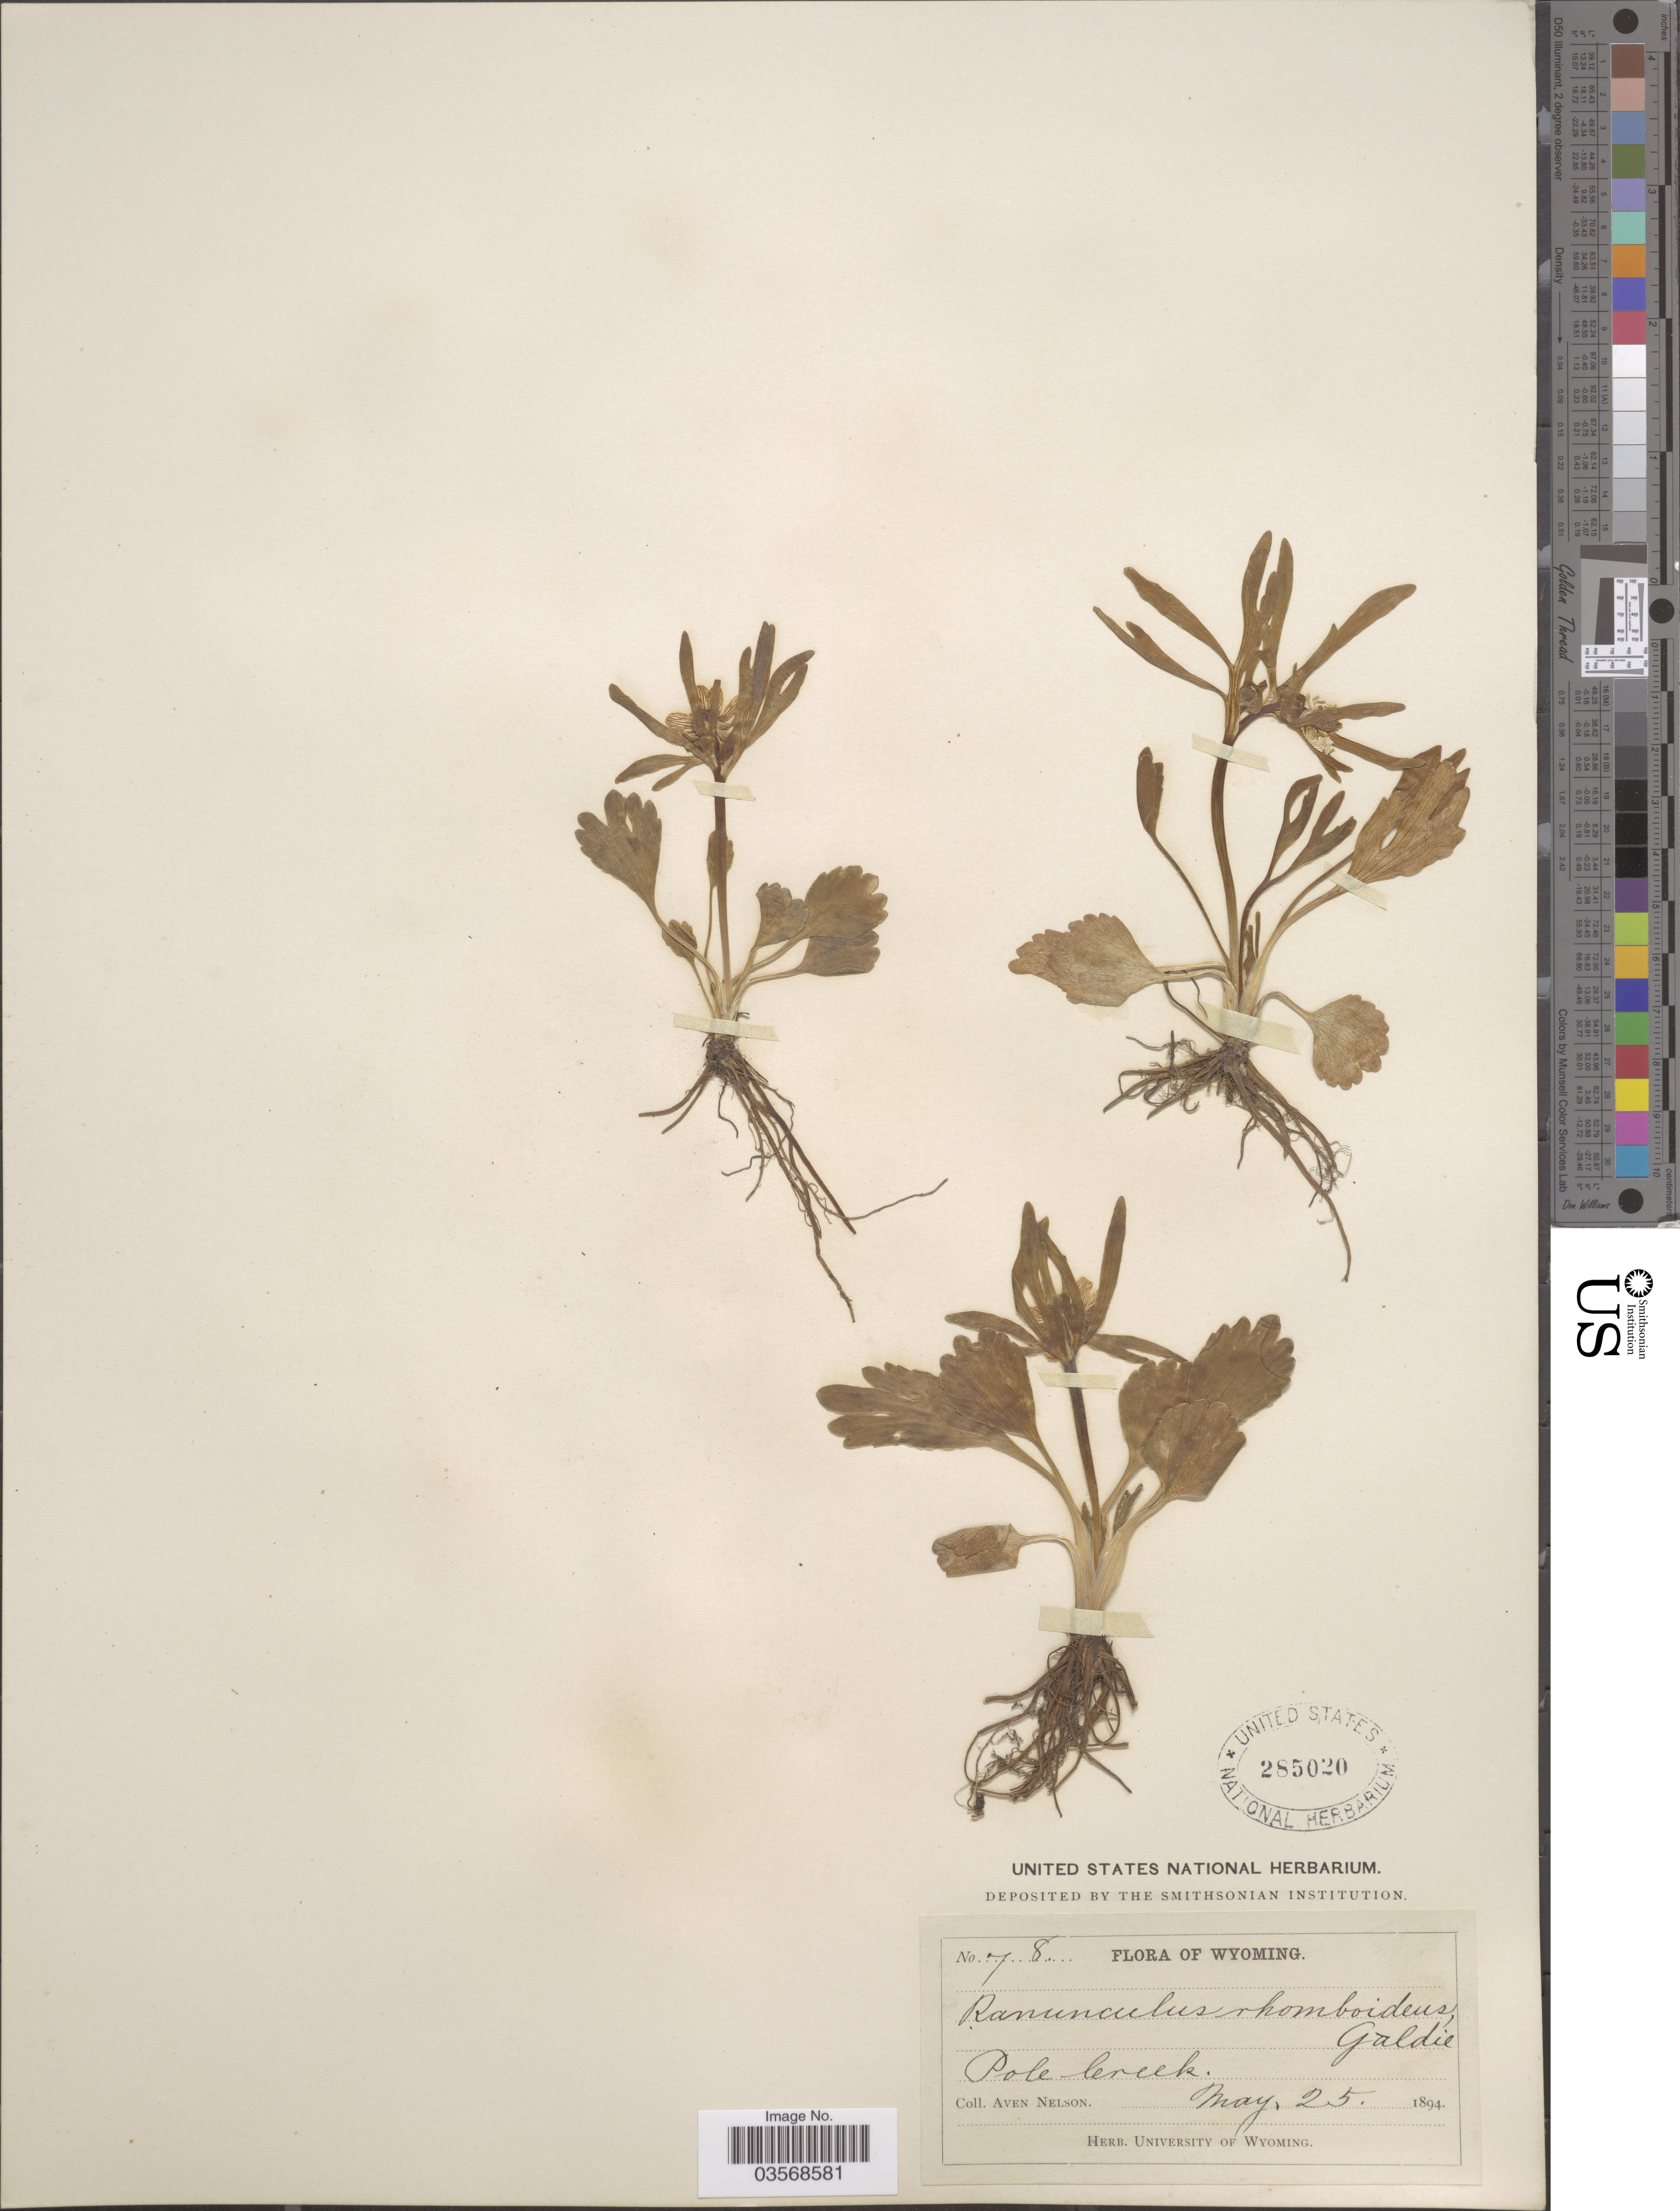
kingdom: Plantae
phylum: Tracheophyta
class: Magnoliopsida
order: Ranunculales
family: Ranunculaceae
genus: Ranunculus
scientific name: Ranunculus ovalis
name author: Raf.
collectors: A. Nelson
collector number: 78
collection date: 1894-05-25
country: United States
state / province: Wyoming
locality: Pole Creek.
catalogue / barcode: US 285020